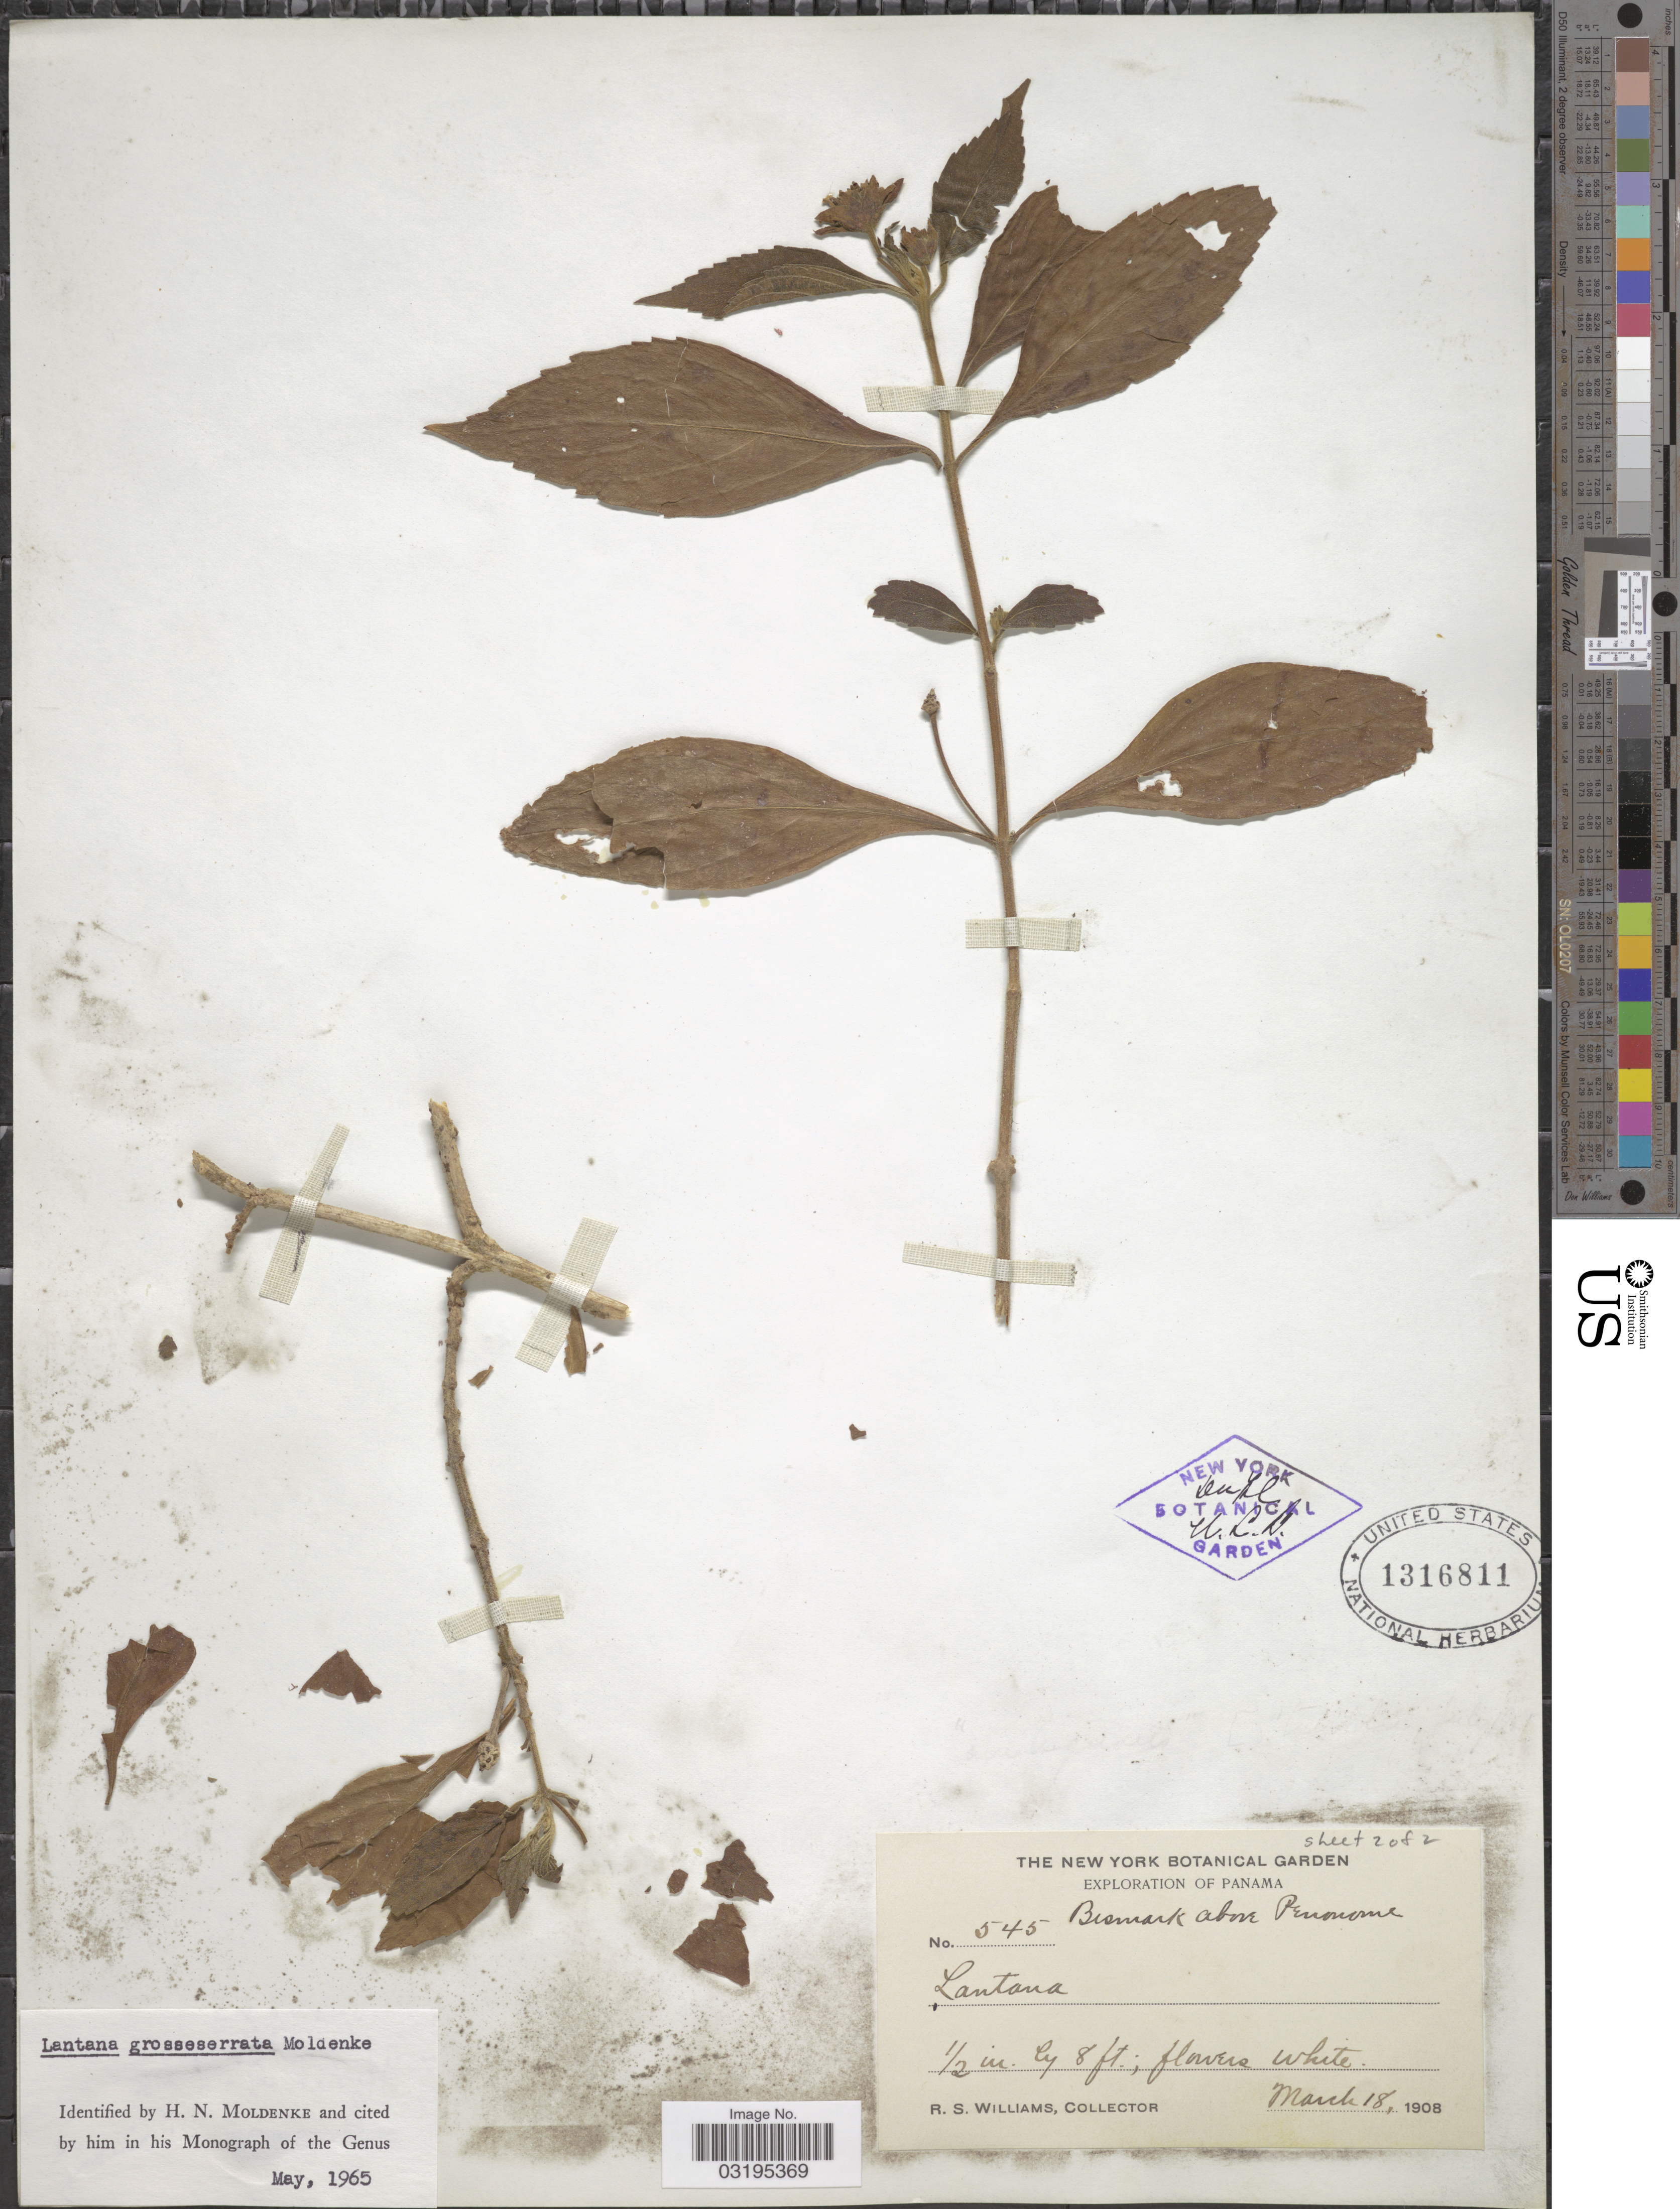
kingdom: Plantae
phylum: Tracheophyta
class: Magnoliopsida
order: Lamiales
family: Verbenaceae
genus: Lantana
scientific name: Lantana grosseserrata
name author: Moldenke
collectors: R. S. Williams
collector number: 545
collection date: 1908-03-18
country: Panama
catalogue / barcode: US 1316811